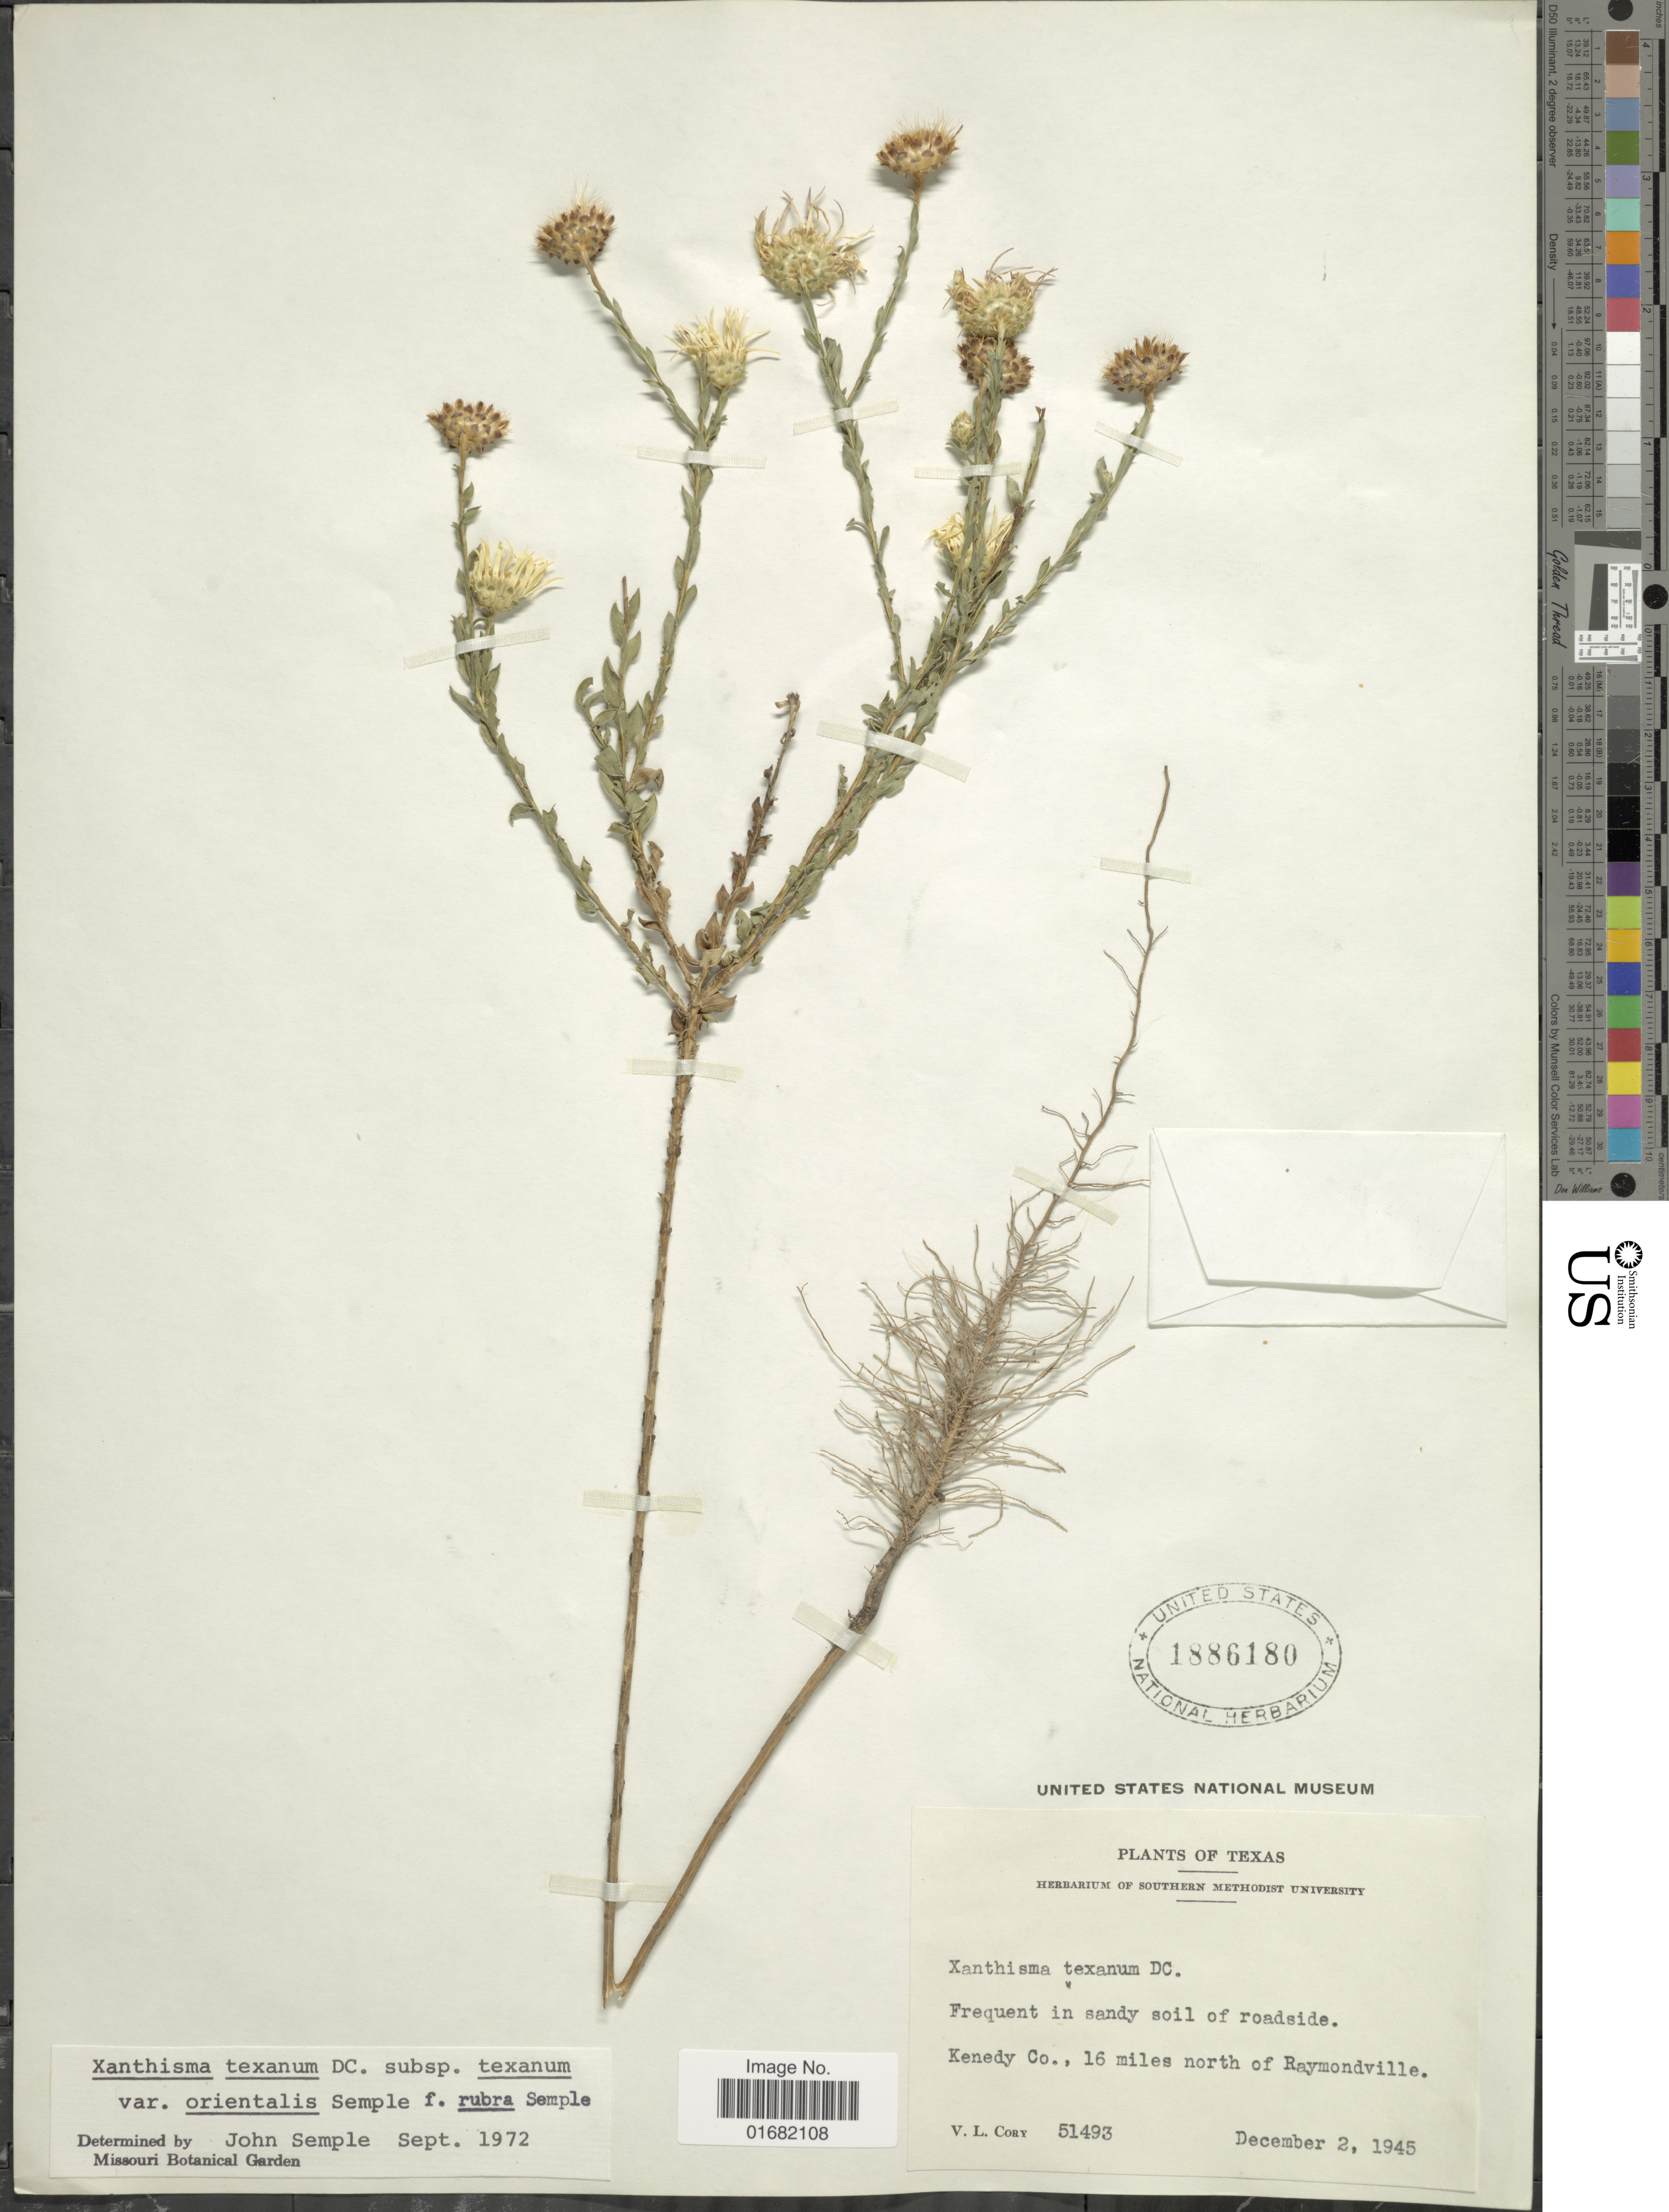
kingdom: Plantae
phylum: Tracheophyta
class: Magnoliopsida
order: Asterales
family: Asteraceae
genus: Xanthisma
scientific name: Xanthisma texanum var. orientalis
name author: Semple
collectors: V. Cory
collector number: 51493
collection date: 1945-12-02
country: United States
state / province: Texas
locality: Kenedy Co., 16 miles north of Raymondville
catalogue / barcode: US 1886180